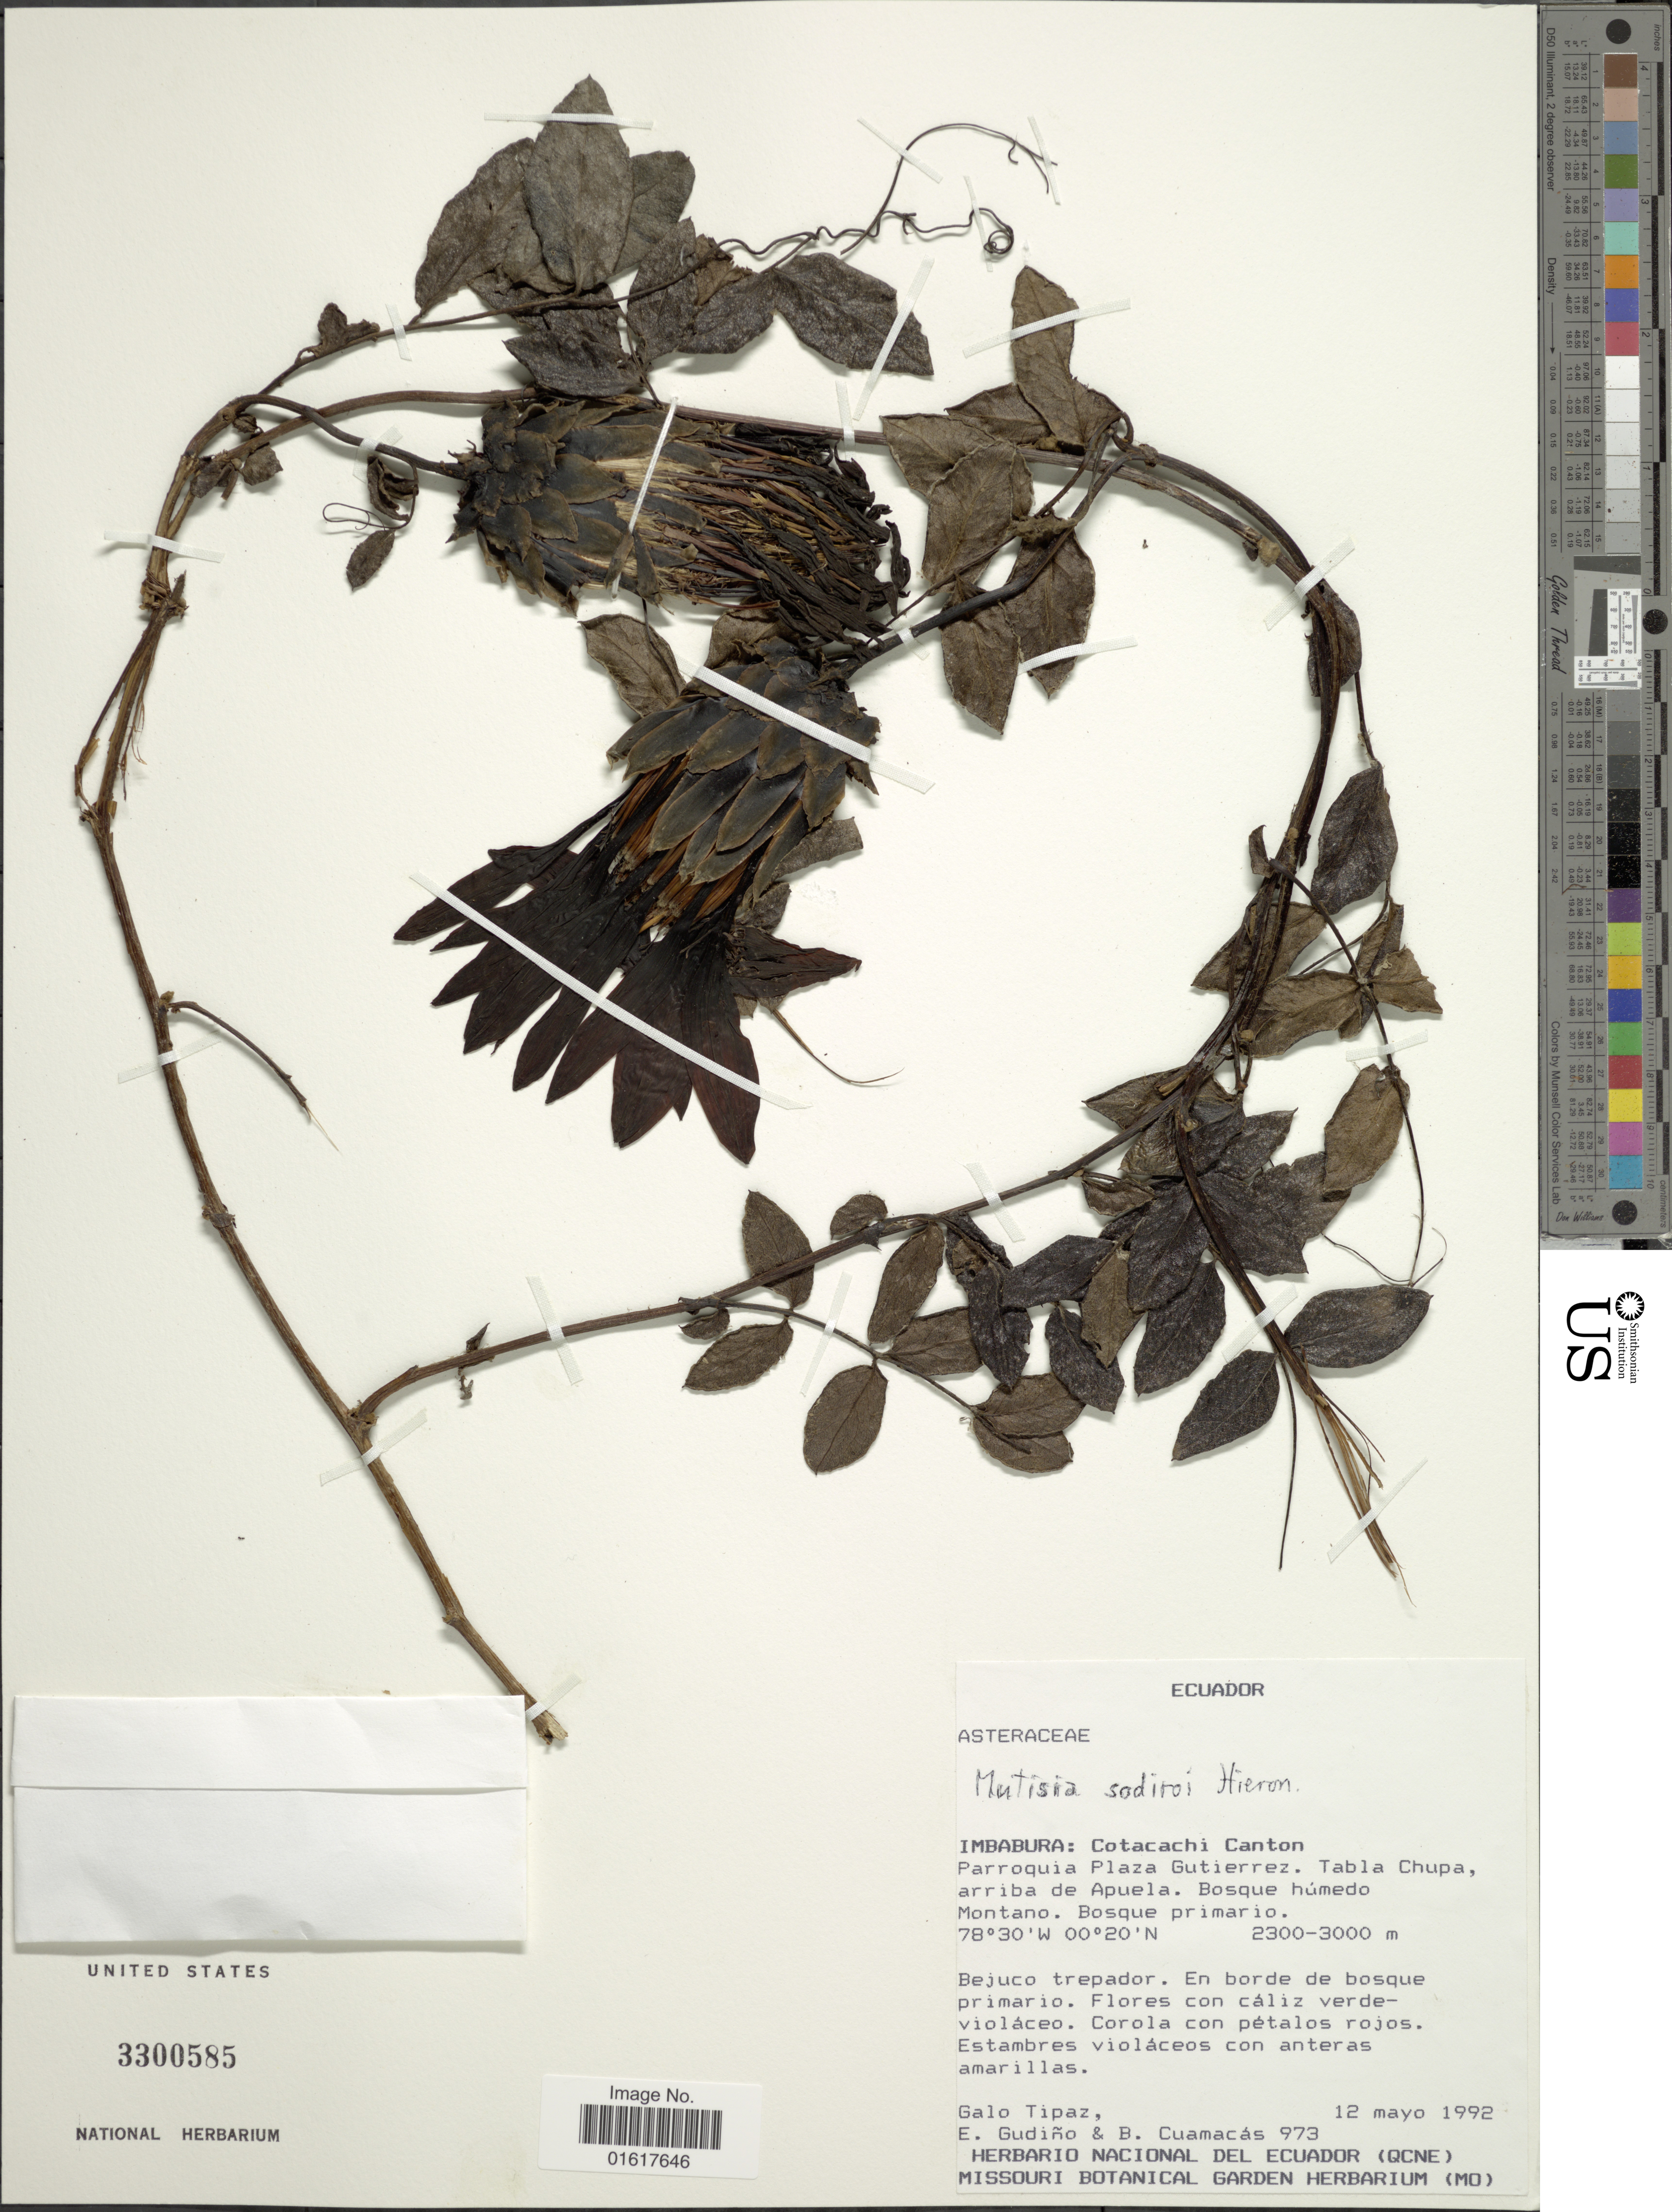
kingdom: Plantae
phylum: Tracheophyta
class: Magnoliopsida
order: Asterales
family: Asteraceae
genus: Mutisia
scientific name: Mutisia sodiroi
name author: Hieron.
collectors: G. Tipaz, E. Gudiño & B. Cuamacas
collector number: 973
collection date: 1992-05-12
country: Ecuador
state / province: Imbabura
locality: Cotacachi Canton. Parroquia Plaza Gutierrez. Tabla Chupa, arriba de Apuela. Bosque húmedo Montano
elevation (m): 2300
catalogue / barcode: US 3300585